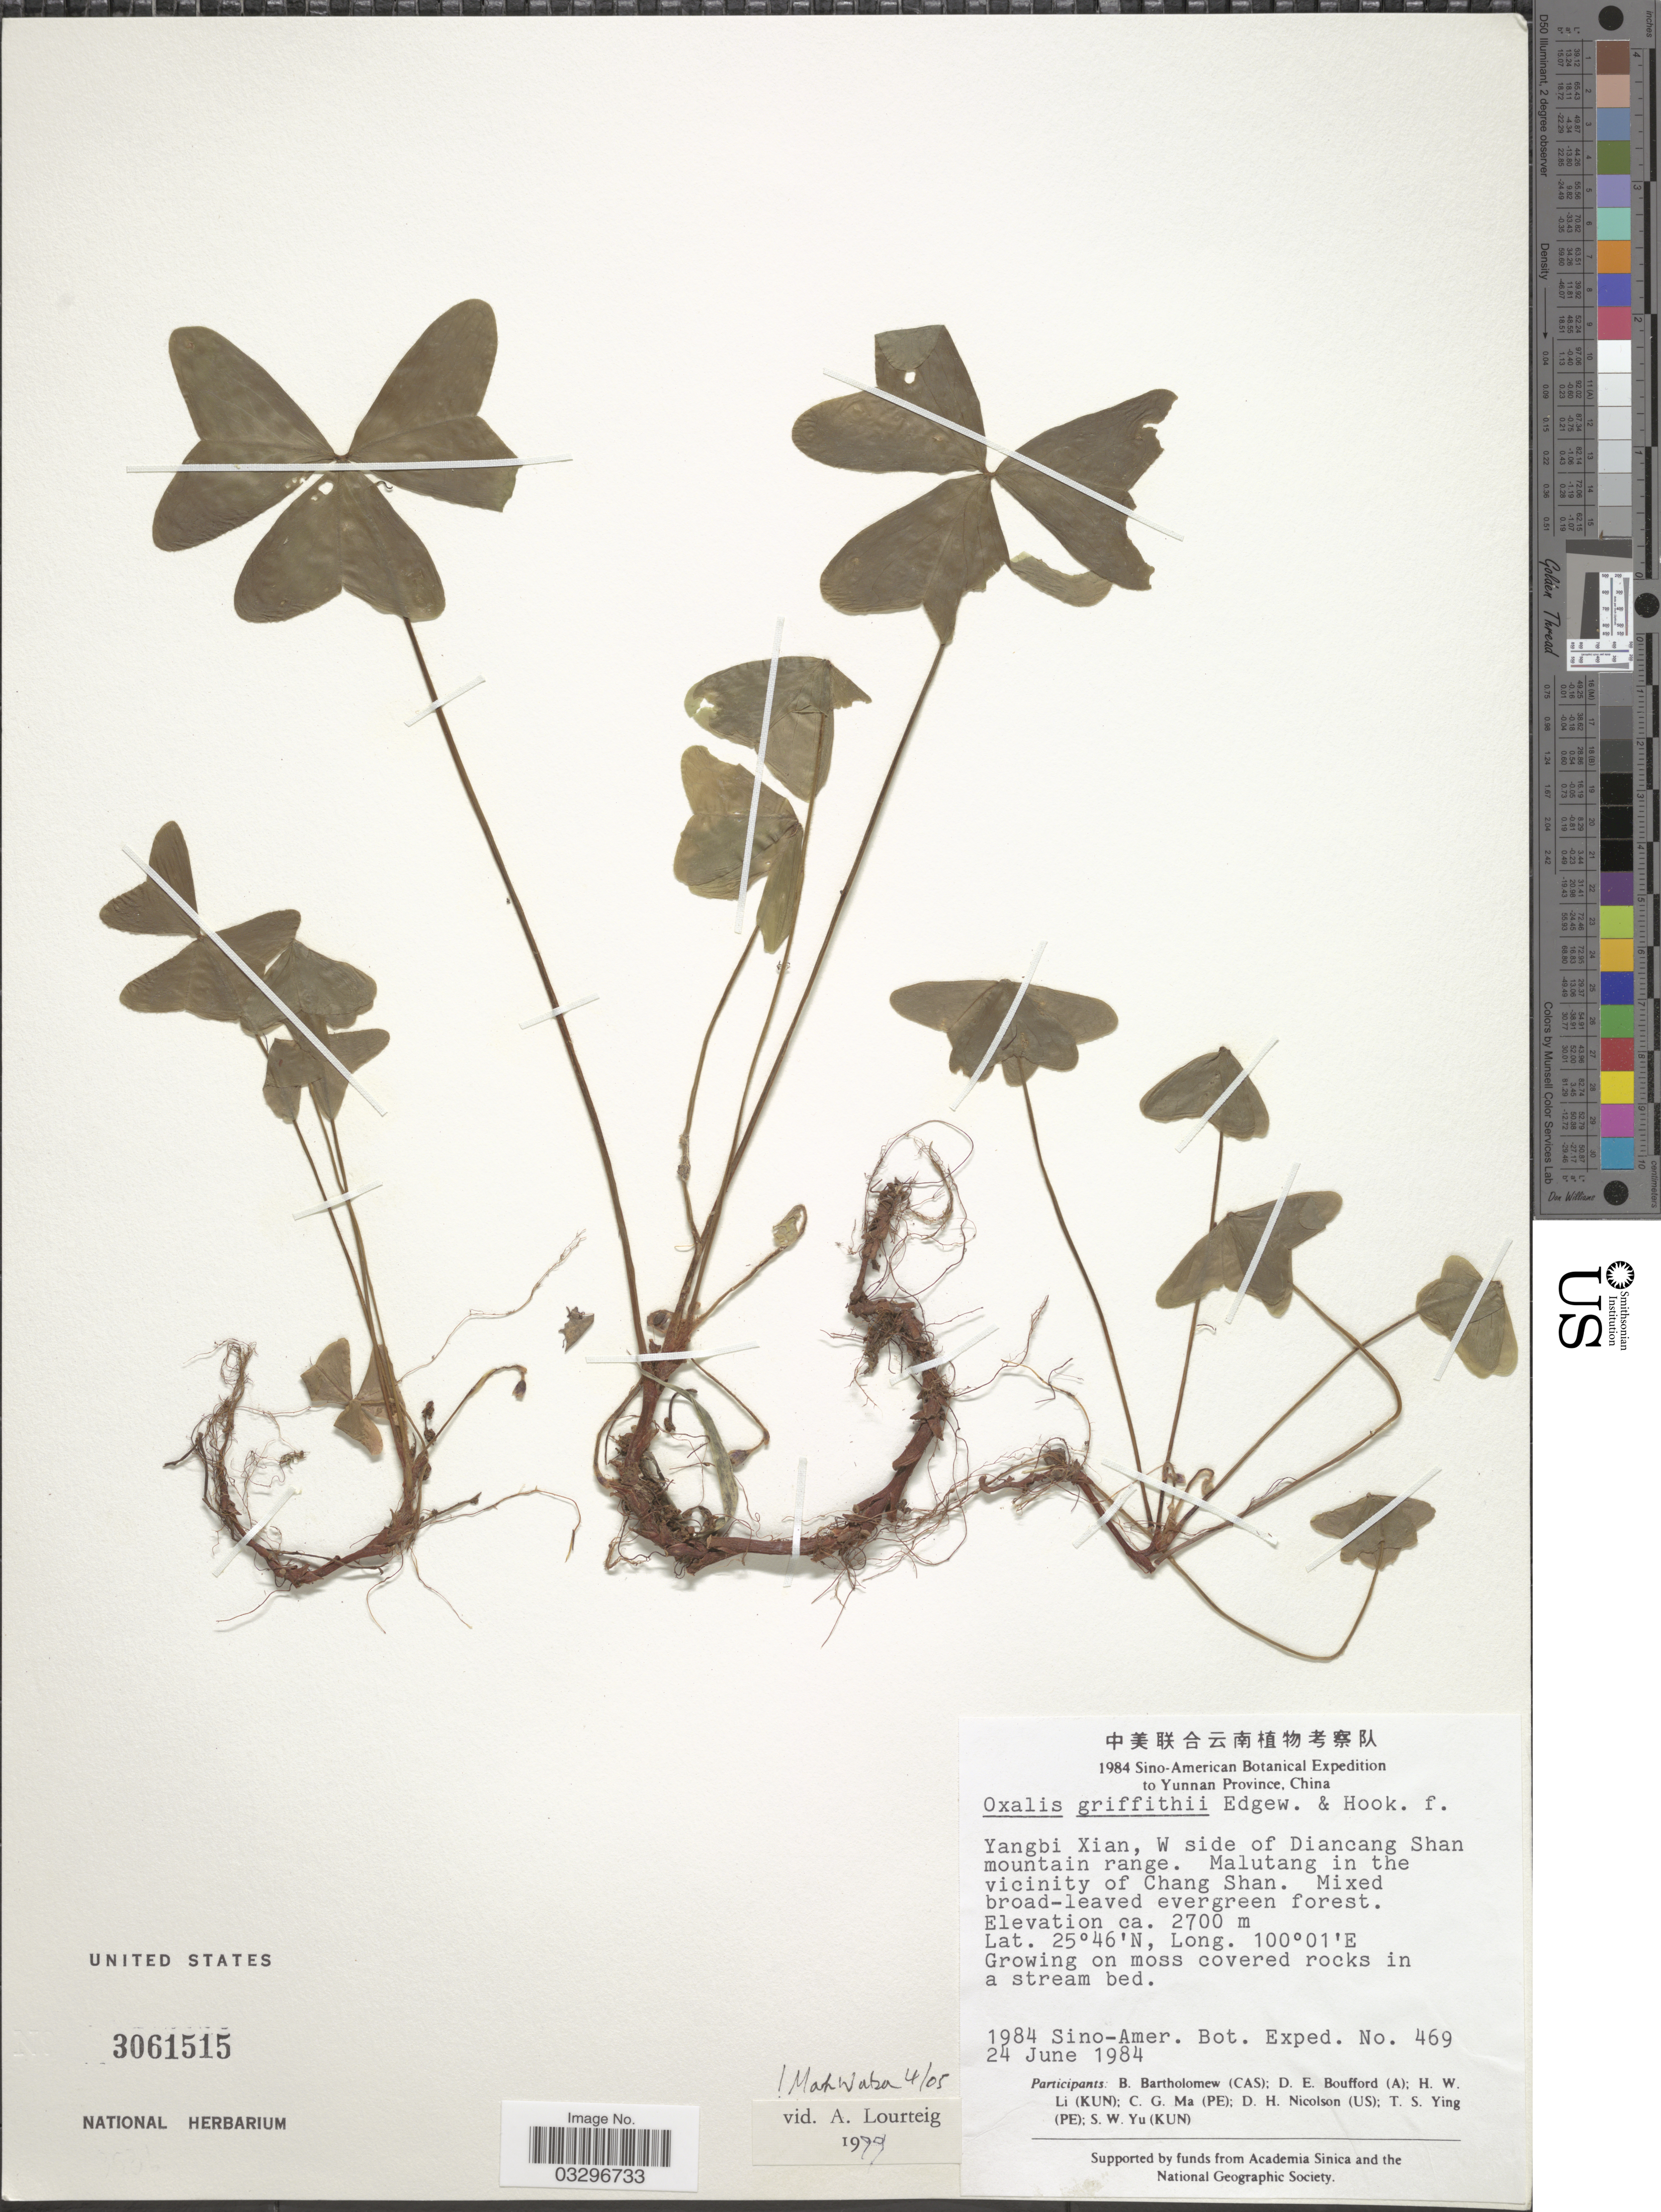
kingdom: Plantae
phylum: Tracheophyta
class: Magnoliopsida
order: Oxalidales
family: Oxalidaceae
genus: Oxalis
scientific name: Oxalis griffithii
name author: Edgew. & Hook. f.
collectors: Sino-Amer. Bot. Exped. 1984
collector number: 469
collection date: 1984-06-24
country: China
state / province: Yunnan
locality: Yangbi Xian, W side of Diancang Shan mountain range. Malutang in the vicinity of Chang Shan.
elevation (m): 2700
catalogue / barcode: US 3061515